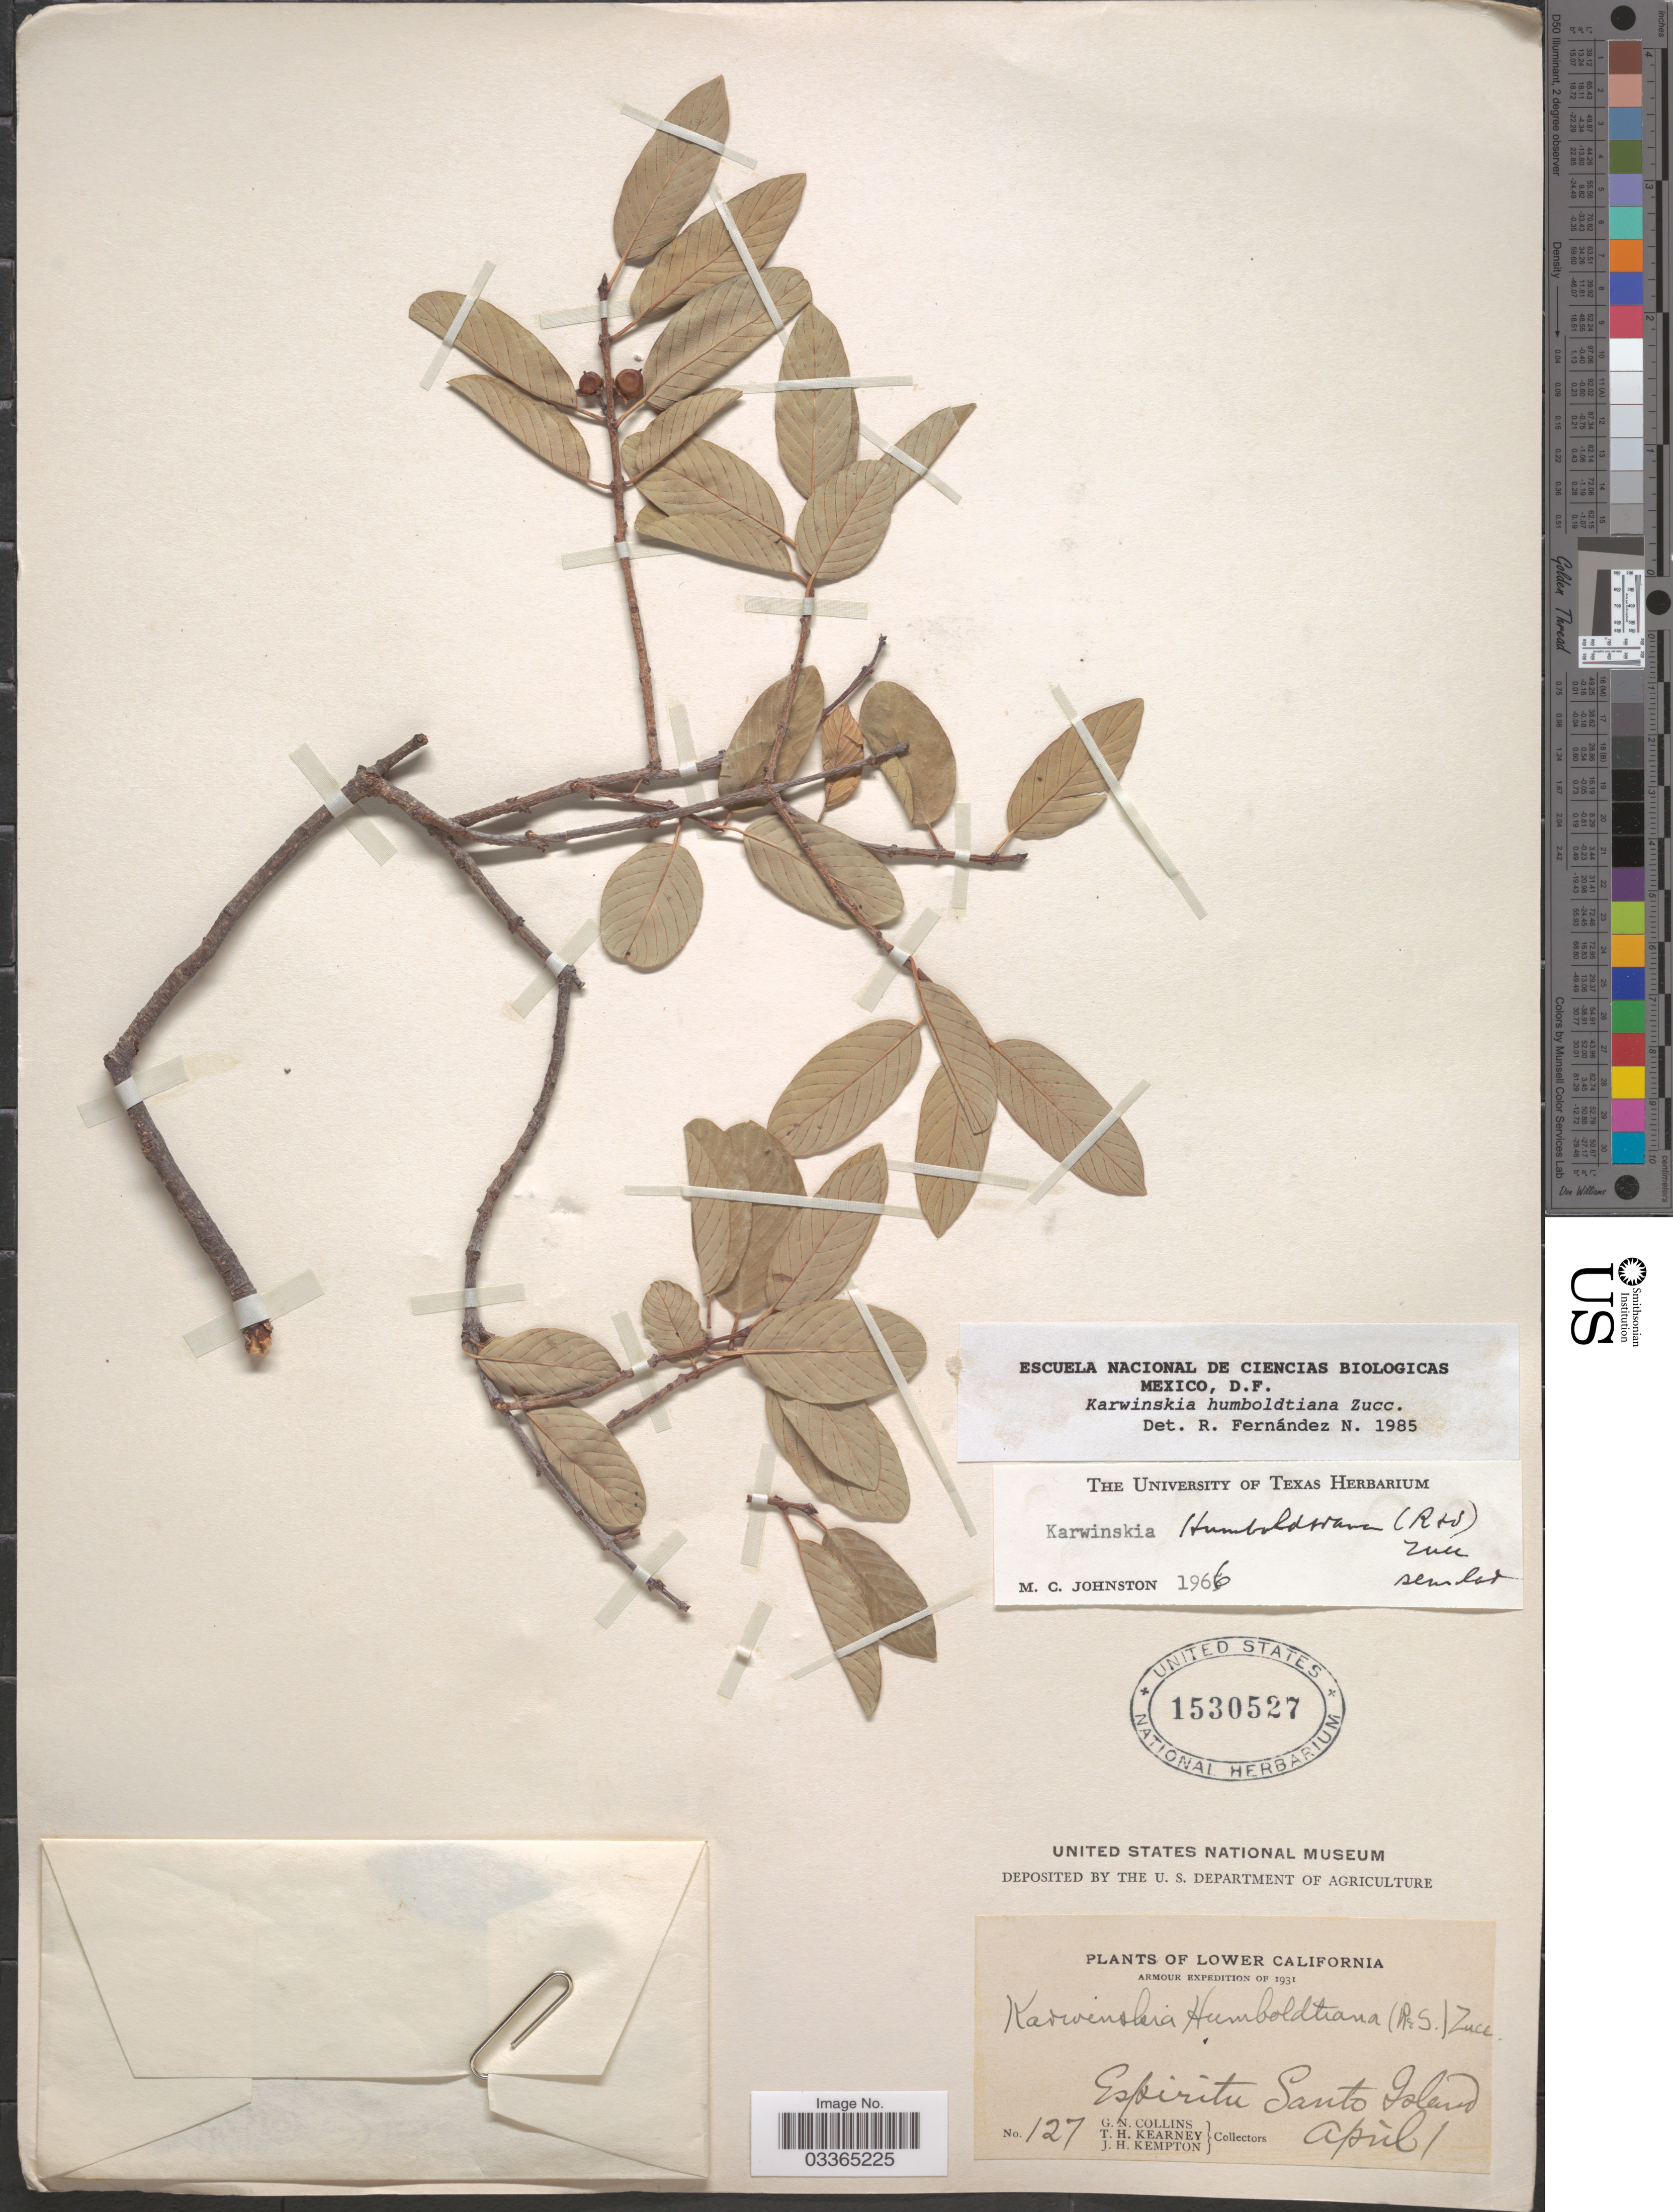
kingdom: Plantae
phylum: Tracheophyta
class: Magnoliopsida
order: Rosales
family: Rhamnaceae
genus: Karwinskia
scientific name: Karwinskia humboldtiana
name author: (Schult.) Zucc.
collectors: G. Collins, T. H. Kearney & J. H. Kempton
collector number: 127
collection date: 1931-04-01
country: Mexico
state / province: Baja California Norte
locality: Lower California. Espiritu Santo Island.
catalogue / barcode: US 1530527